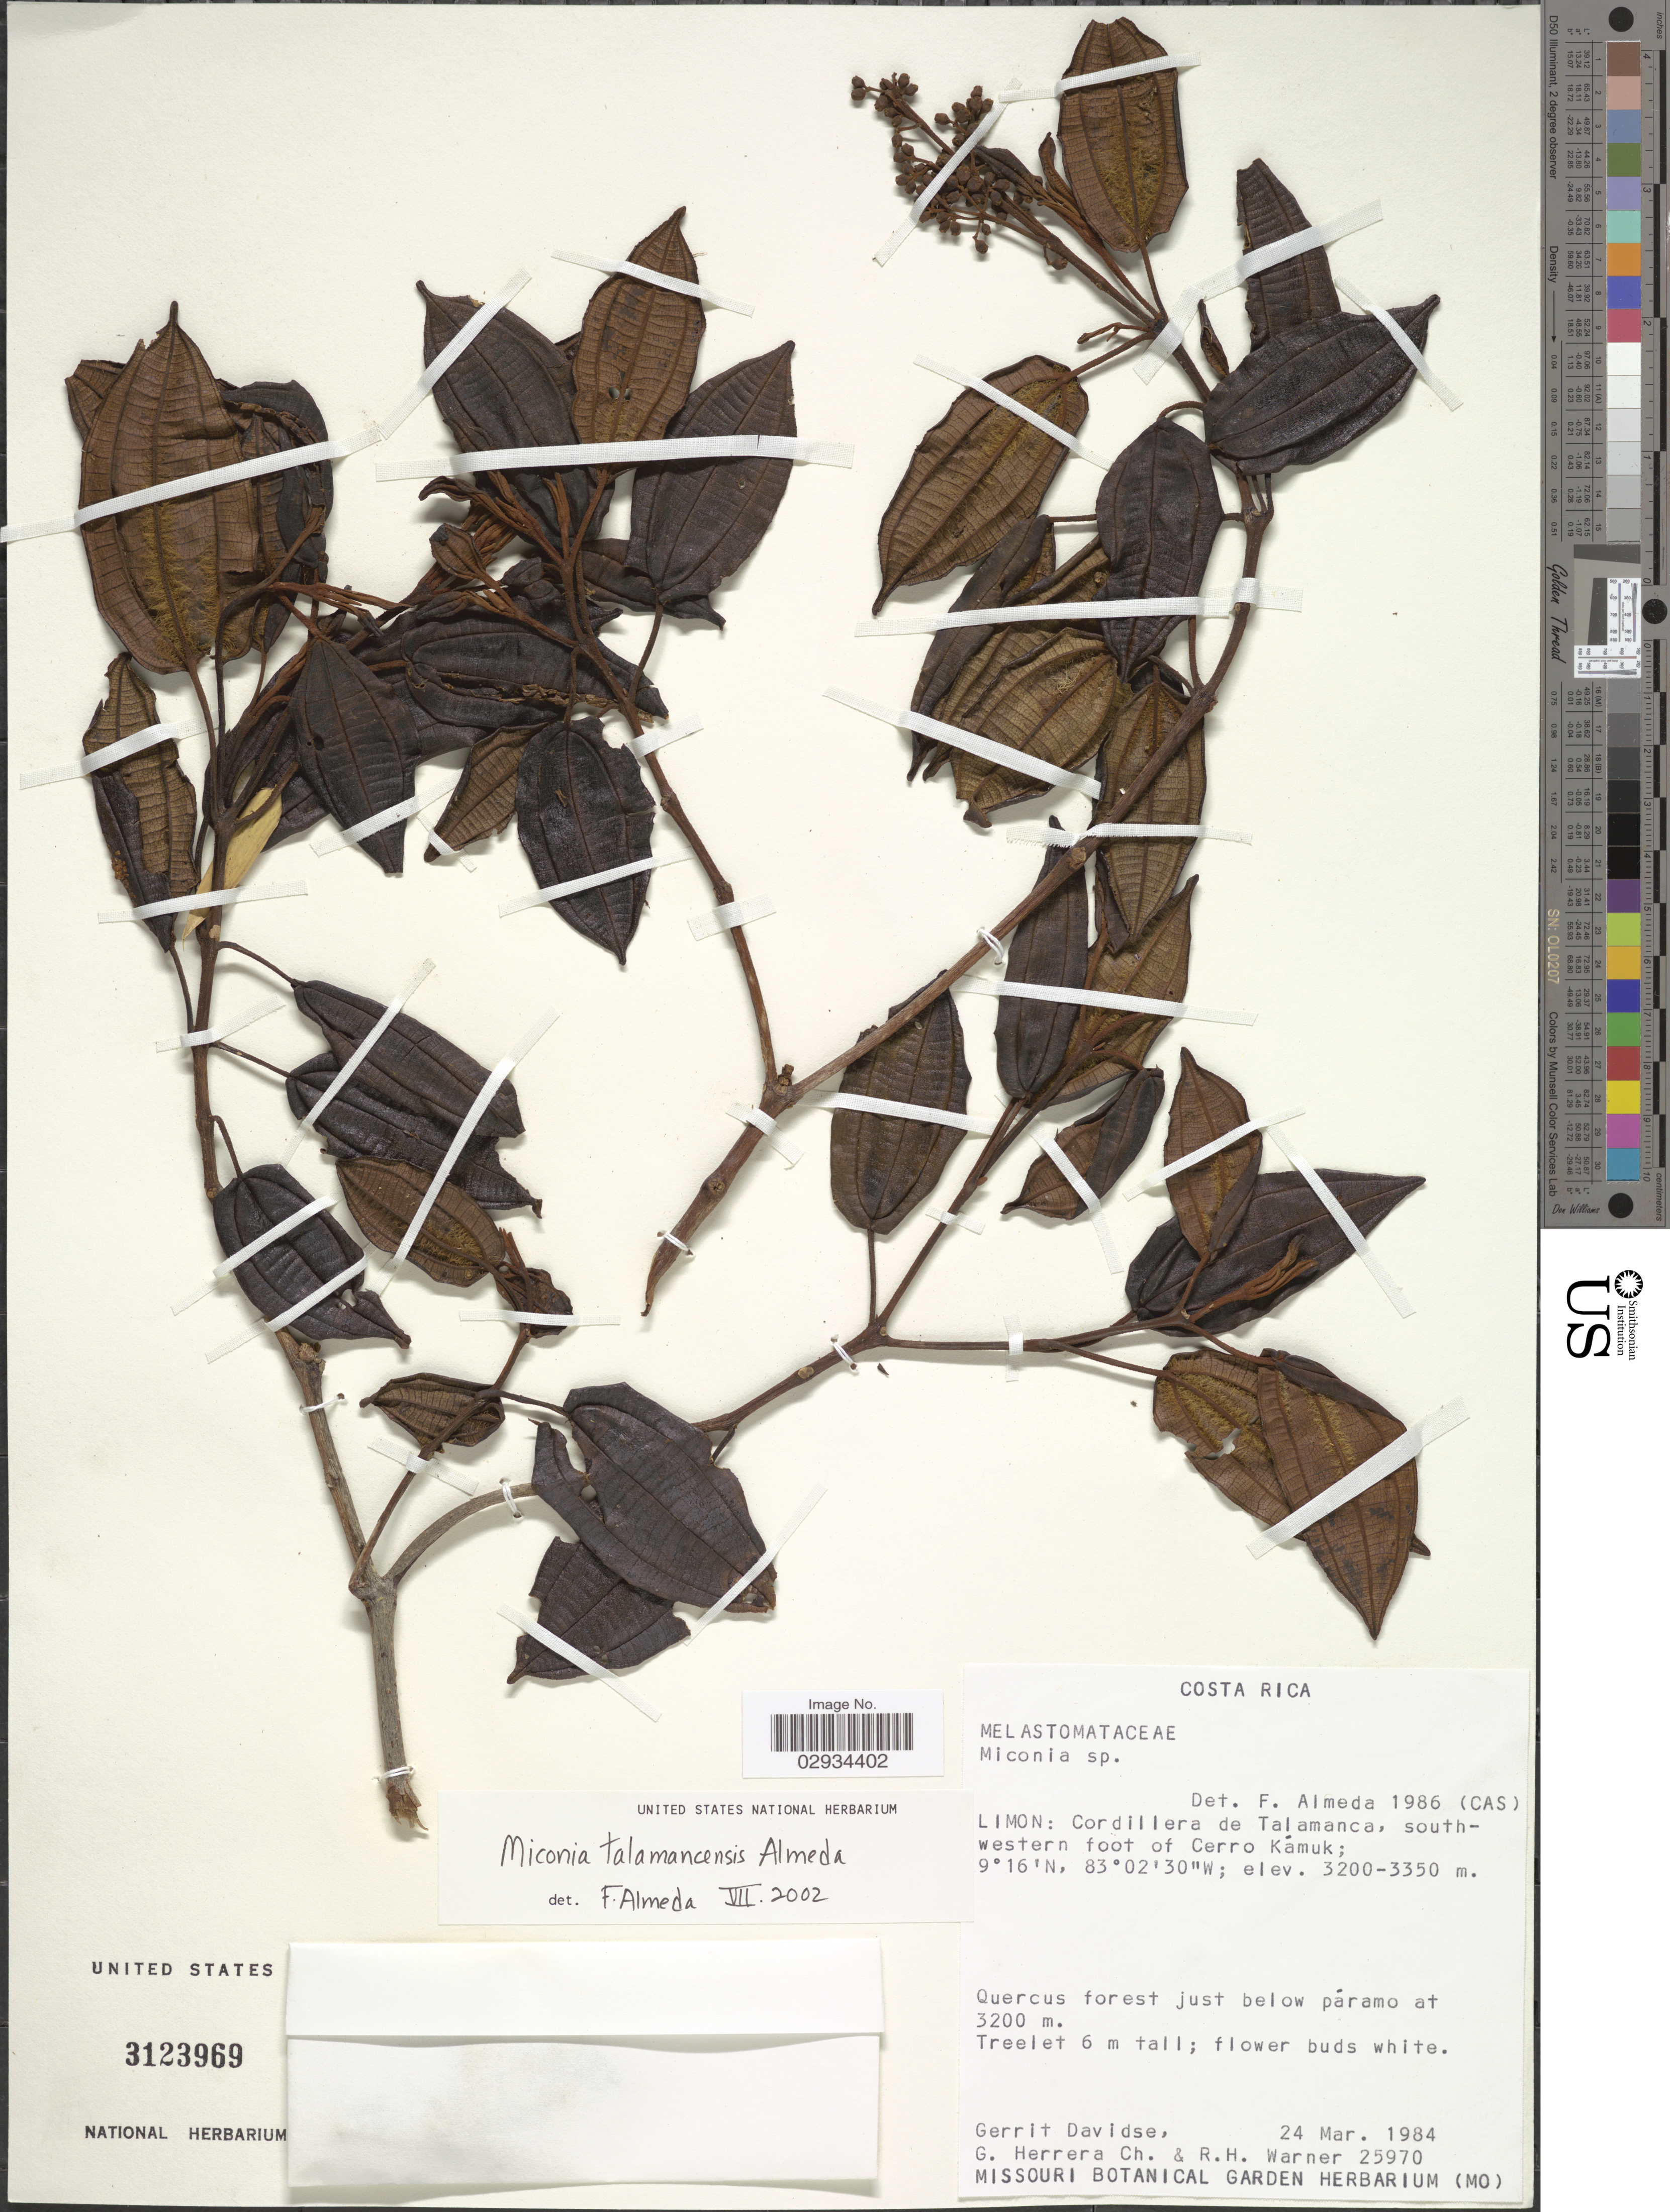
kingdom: Plantae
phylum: Tracheophyta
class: Magnoliopsida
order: Myrtales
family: Melastomataceae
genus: Miconia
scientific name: Miconia talamancensis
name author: Almeda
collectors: G. Davidse, G. Herrera Ch. & R. H. Warner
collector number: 25970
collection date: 1984-03-24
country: Costa Rica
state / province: Limón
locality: Cordillera de Talamanca, southwestern foot of Cerro Kámuk.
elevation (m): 3200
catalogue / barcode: US 3123969